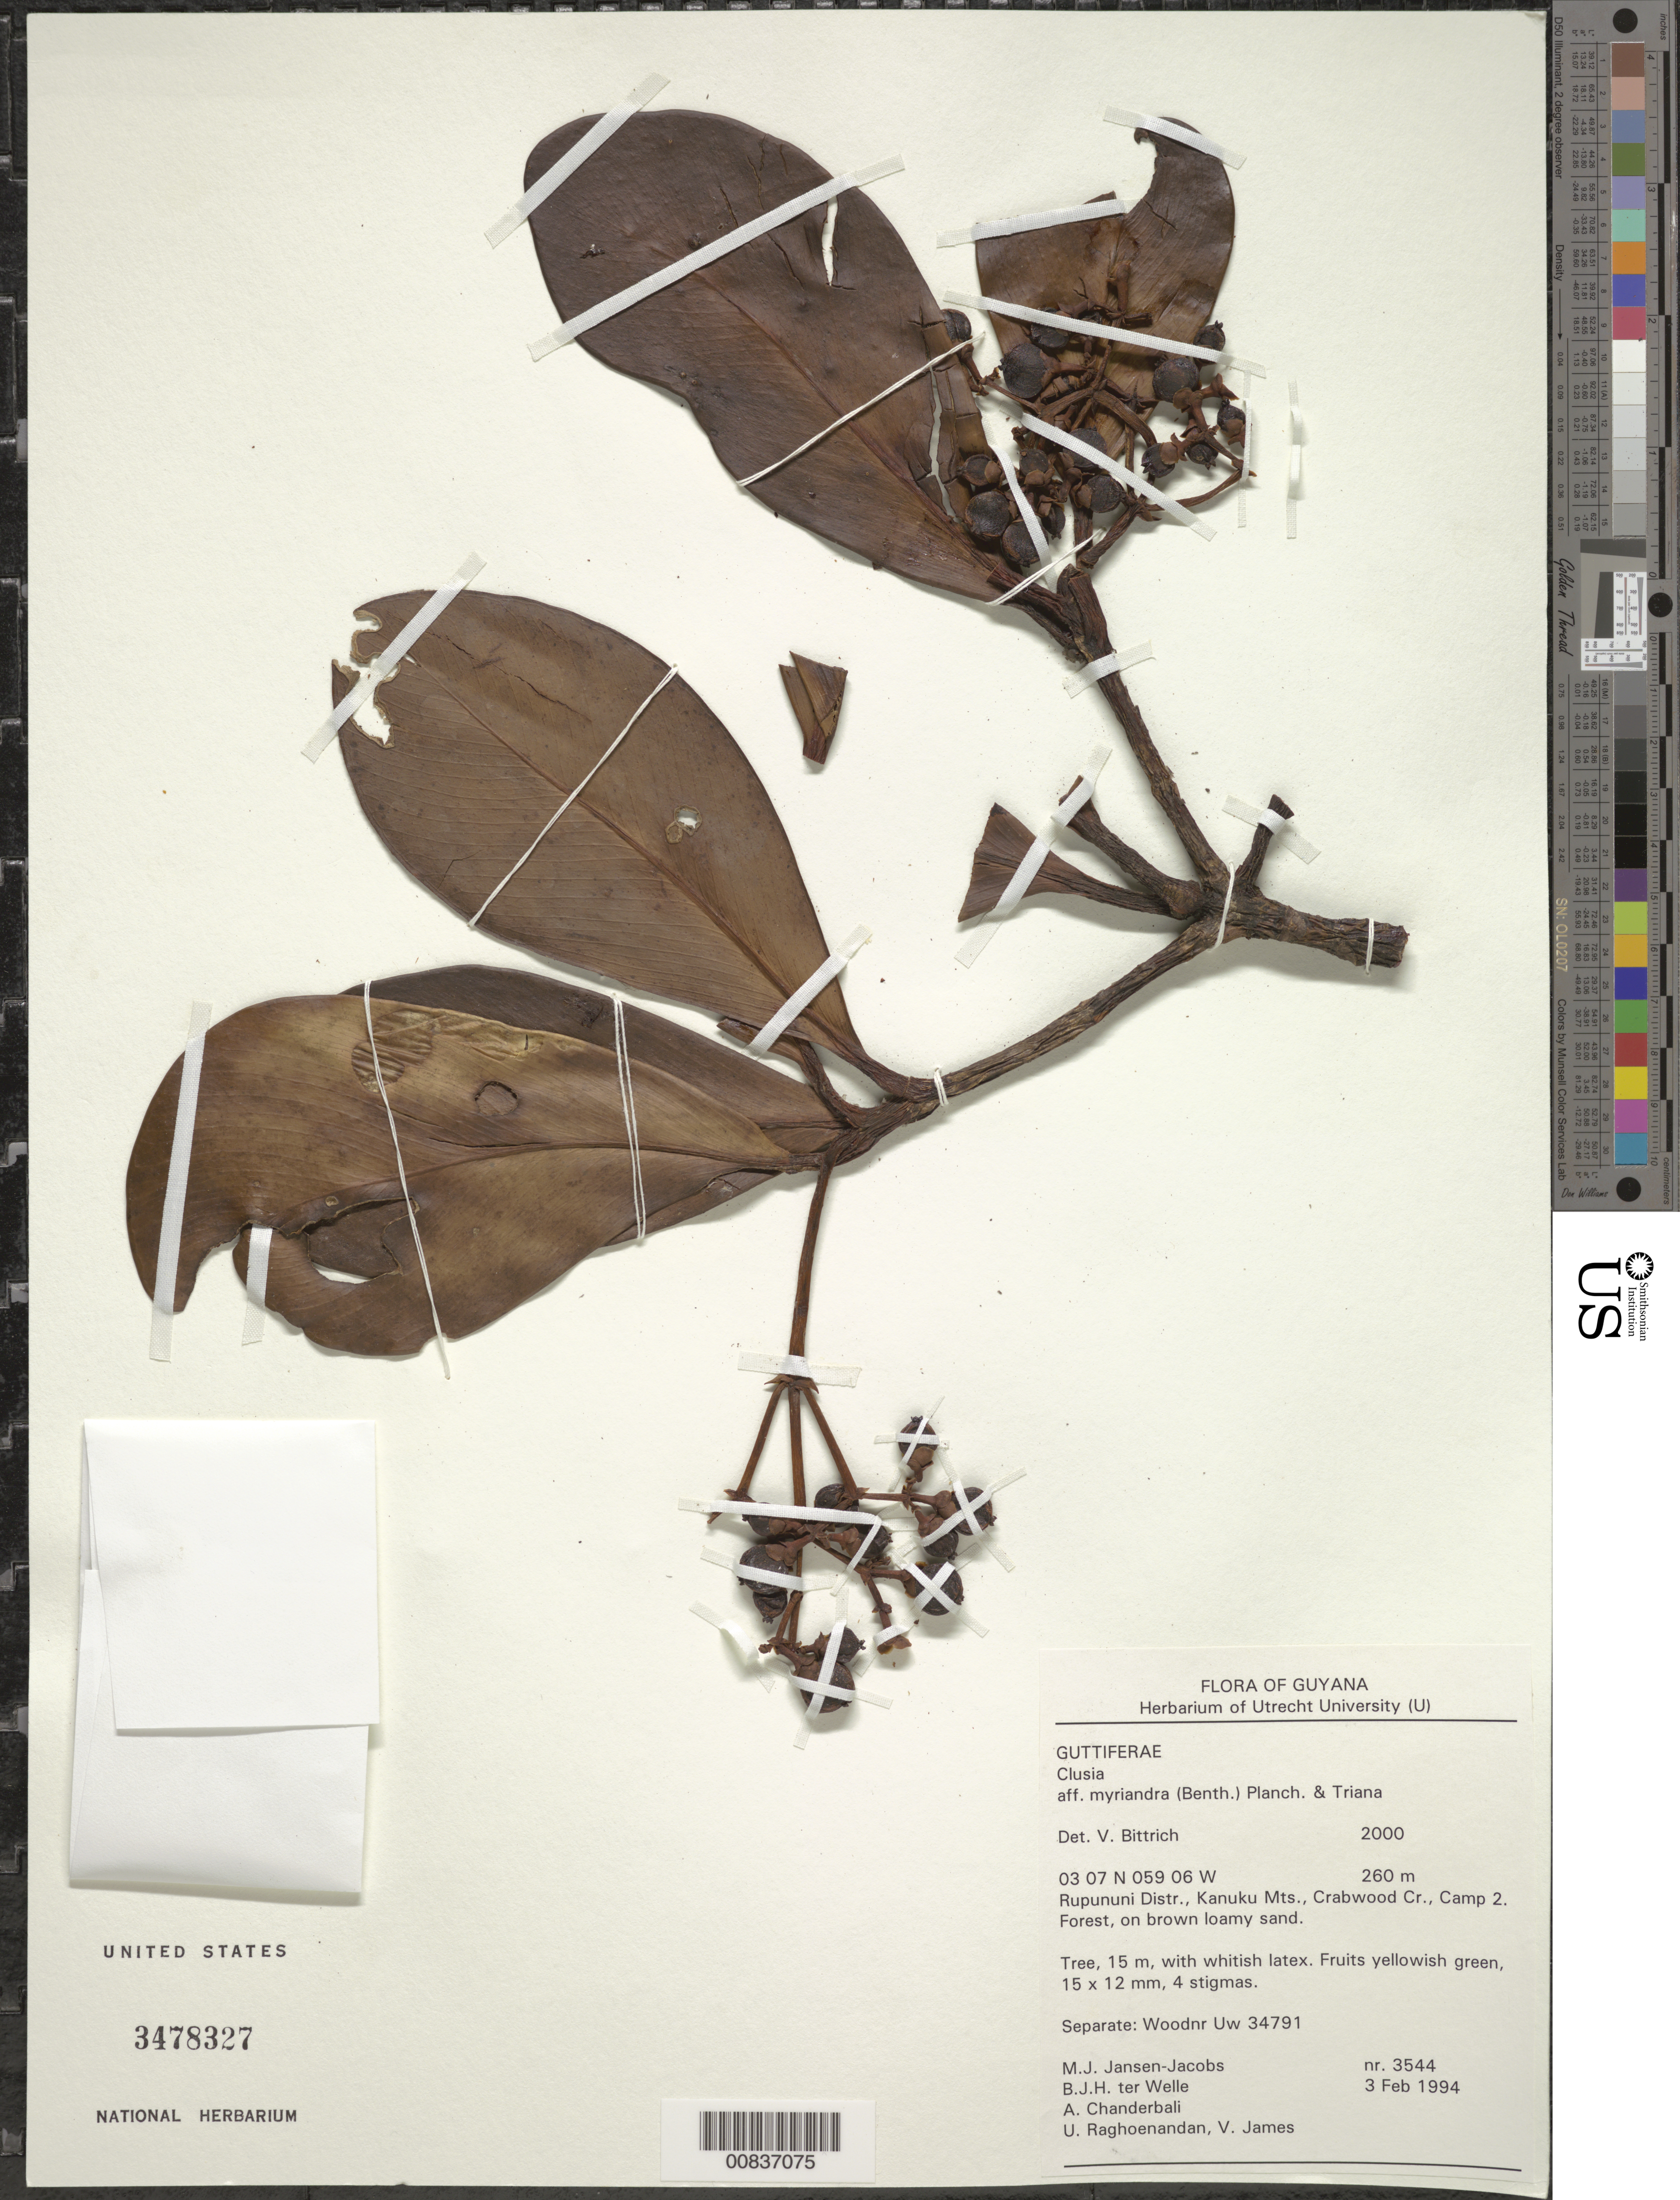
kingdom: Plantae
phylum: Tracheophyta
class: Magnoliopsida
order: Malpighiales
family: Clusiaceae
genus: Clusia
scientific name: Clusia myriandra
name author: (Benth.) Planch. & Triana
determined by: Bittrich, V.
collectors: M. J. Jansen-Jacobs, B. Welle, A. S. Chanderbali, U. Raghoenandan & V. James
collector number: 3544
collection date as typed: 3-Feb-94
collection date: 1994-02-03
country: Guyana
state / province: U. Takutu-U. Essequibo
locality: Crabwood Cr., Camp 2, Kanuku Mts., Rupununi District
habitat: Forest, on brown loamy sand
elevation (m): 260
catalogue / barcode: US 3478327